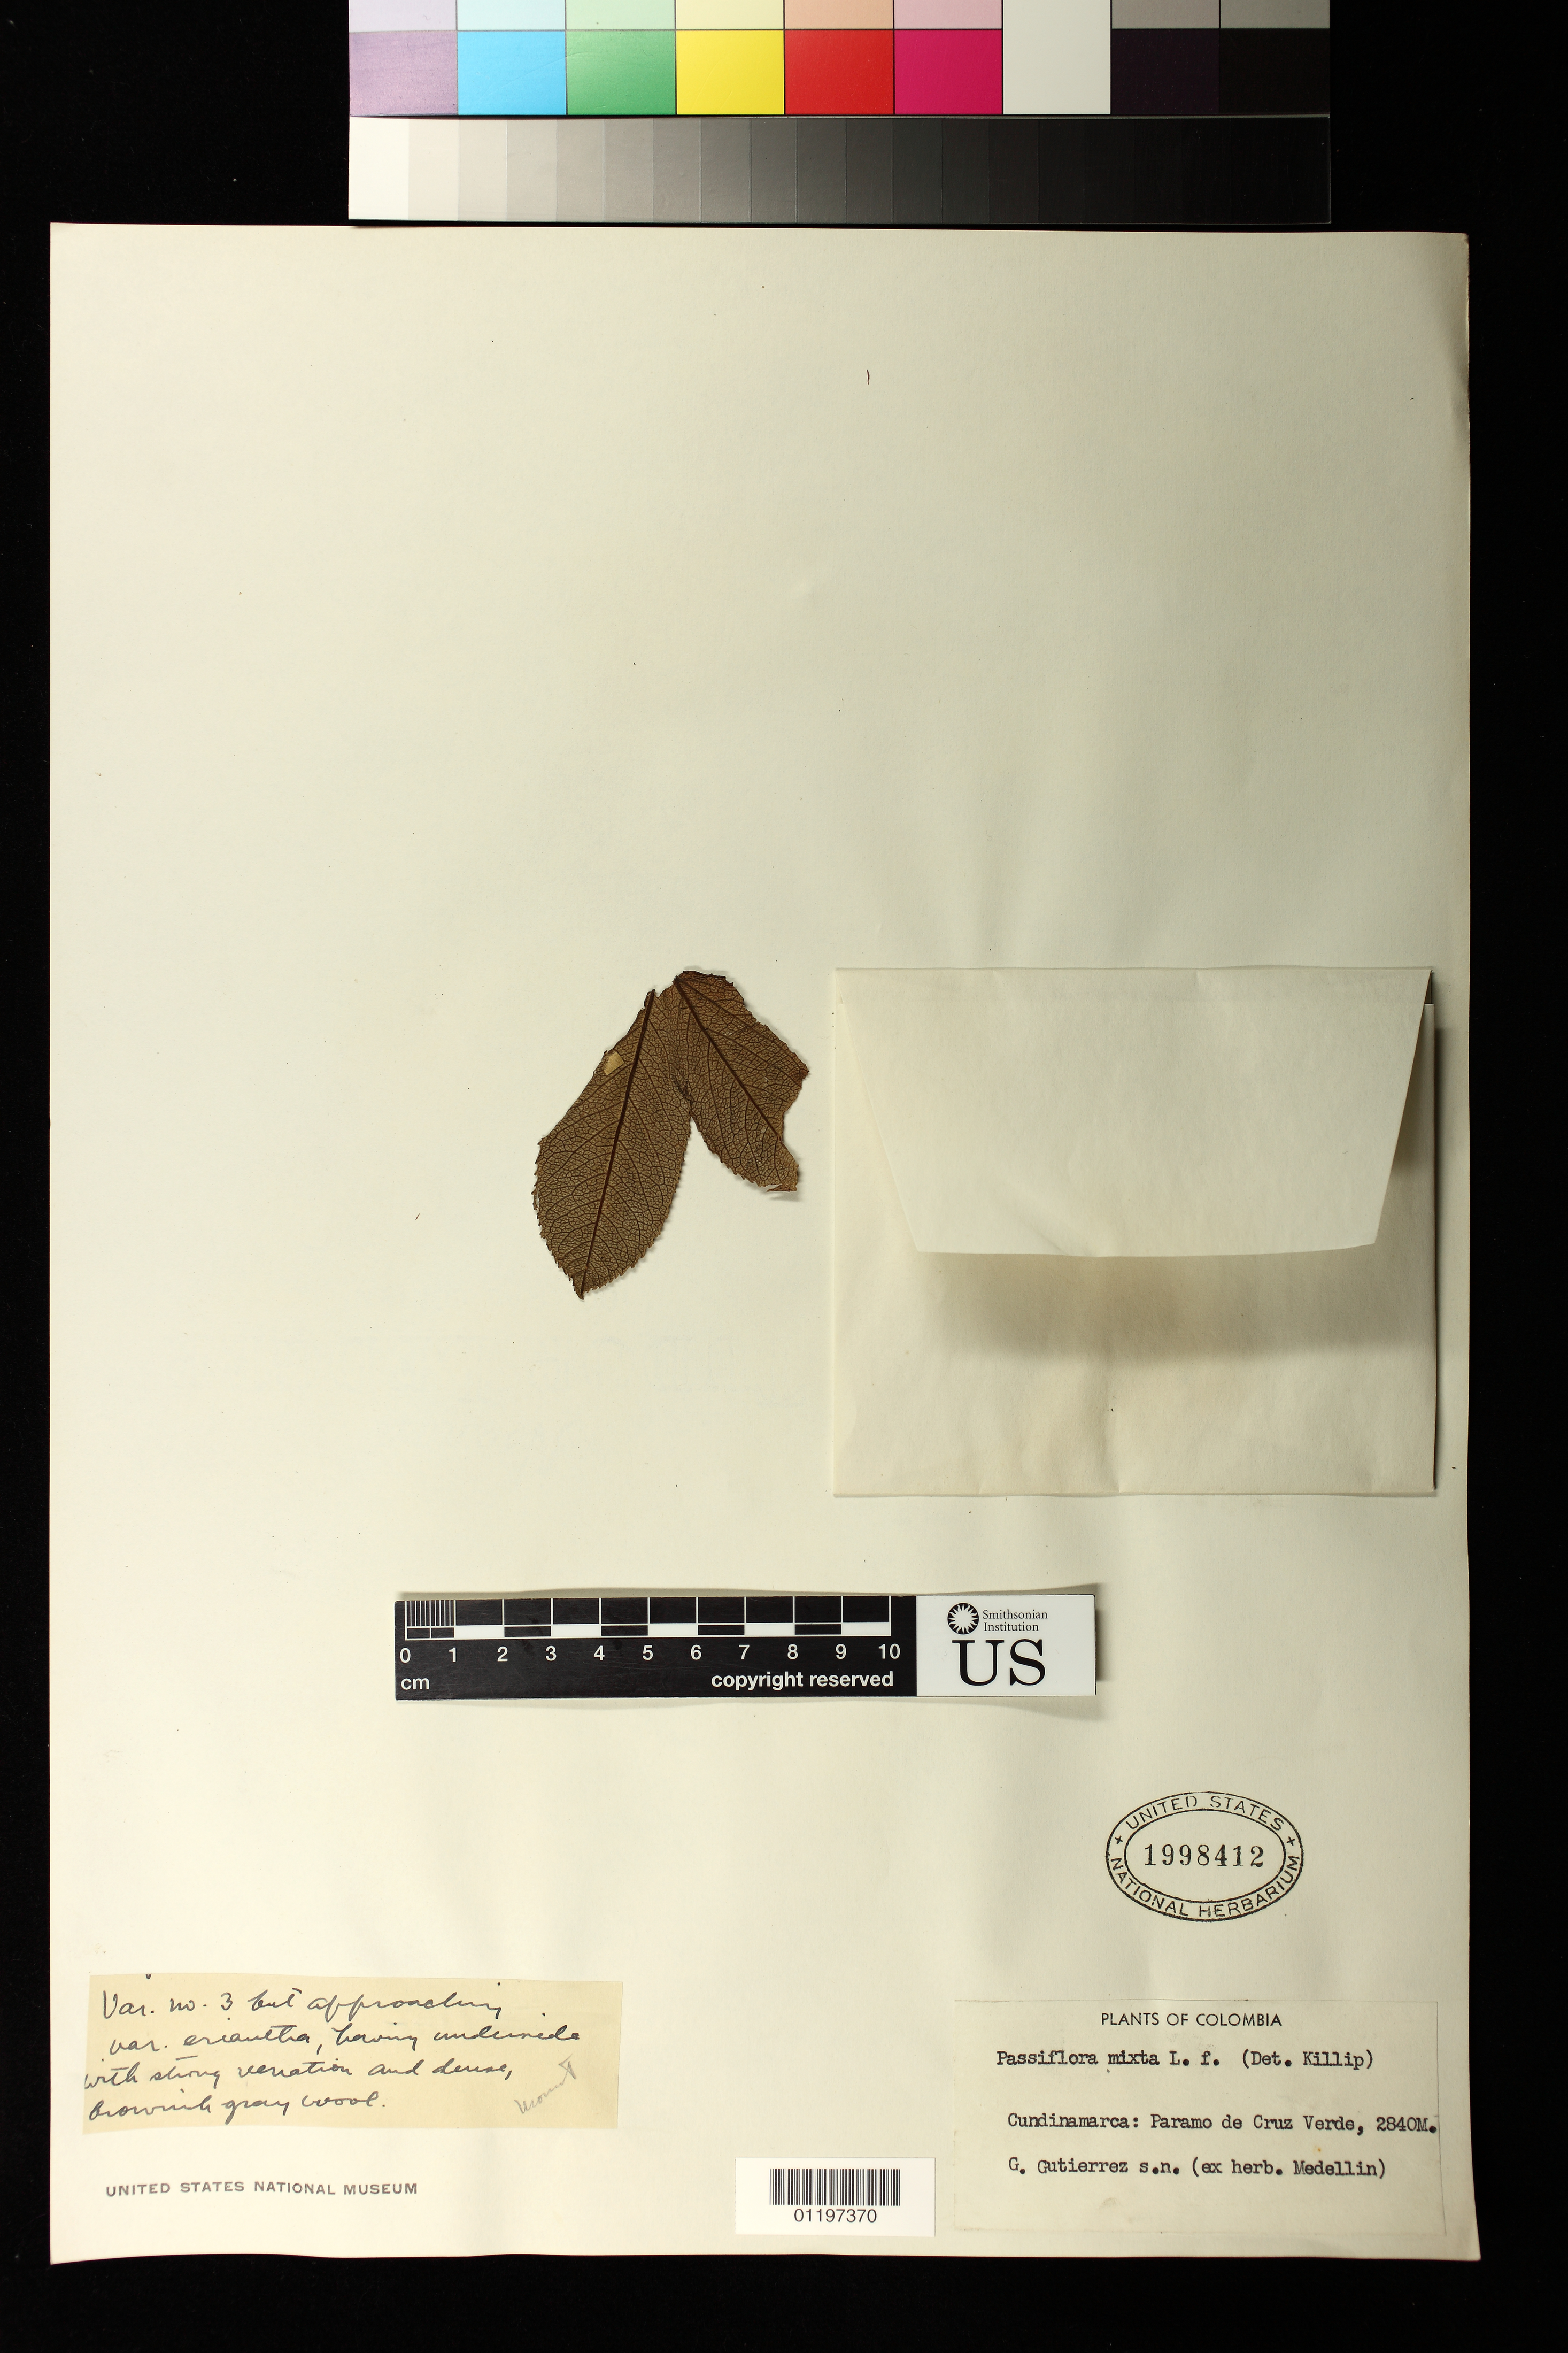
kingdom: Plantae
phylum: Tracheophyta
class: Magnoliopsida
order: Malpighiales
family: Passifloraceae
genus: Passiflora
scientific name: Passiflora mixta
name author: L. f.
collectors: G. Gutierrez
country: Colombia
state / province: Cundinamarca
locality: Paramo de Cruz Verde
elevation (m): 2840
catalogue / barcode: US 1998412